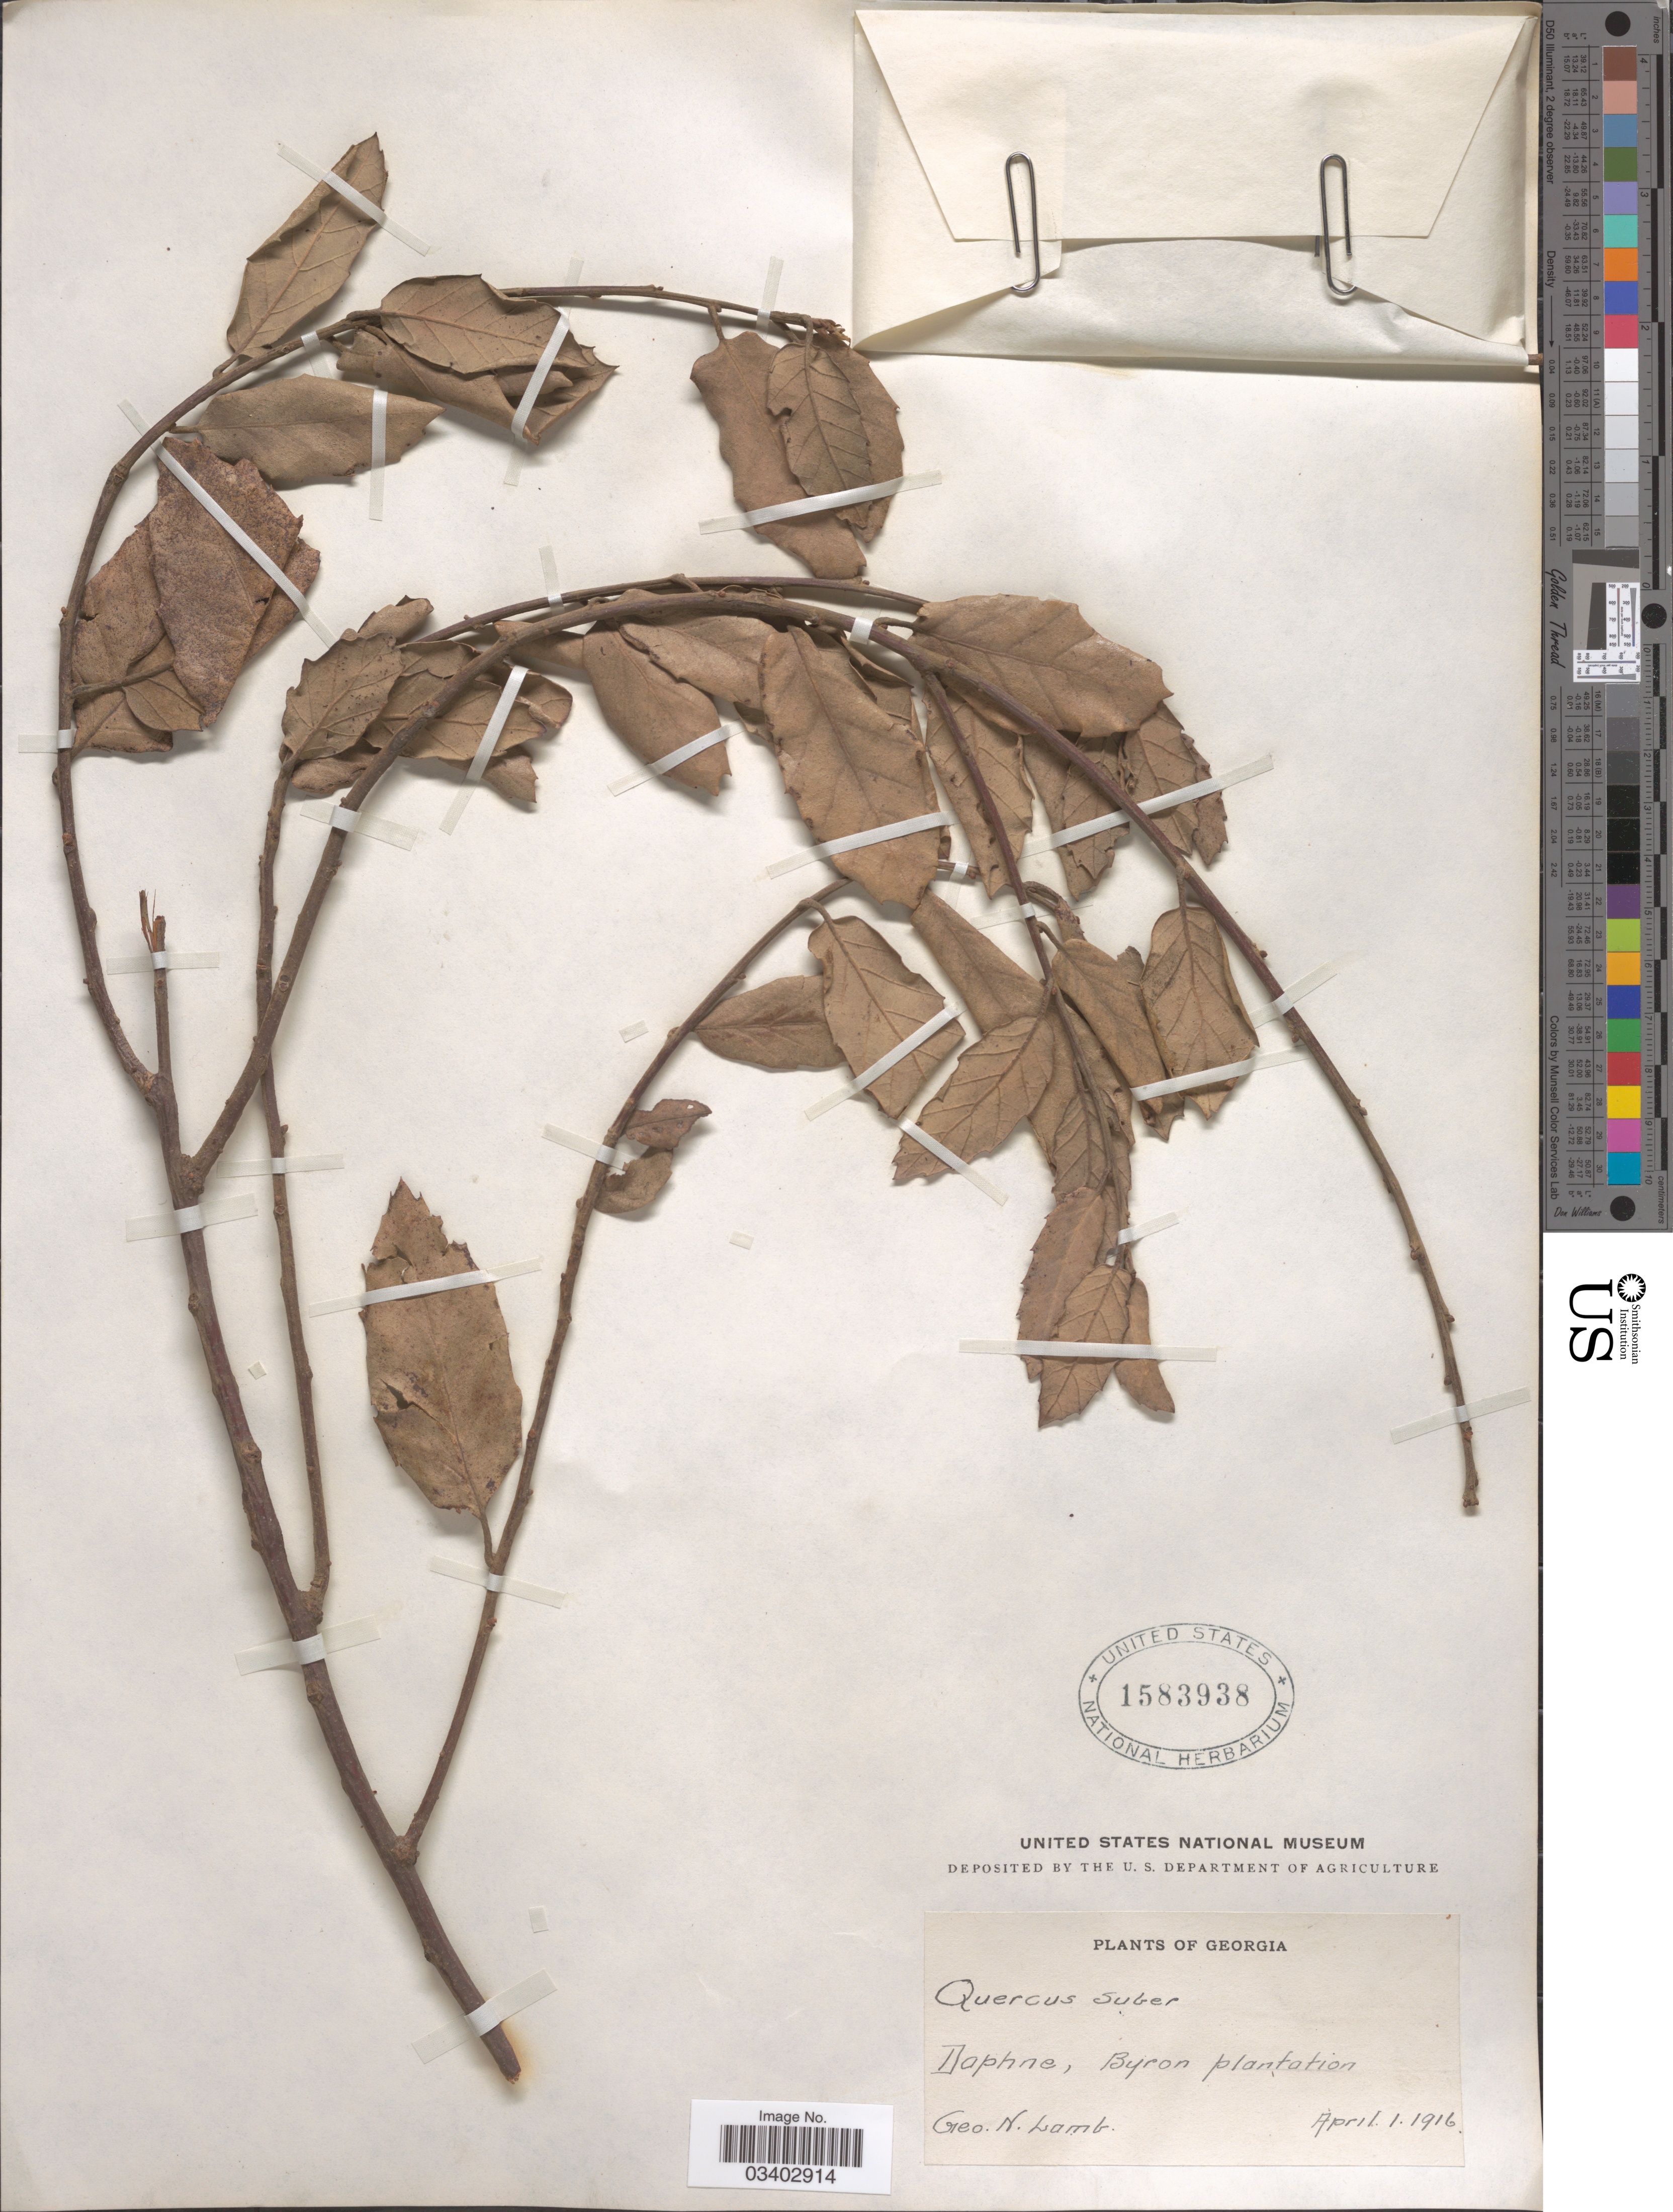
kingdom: Plantae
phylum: Tracheophyta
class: Magnoliopsida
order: Fagales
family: Fagaceae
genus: Quercus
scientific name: Quercus suber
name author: L.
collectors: G. N. Lamb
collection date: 1916-04-01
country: United States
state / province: Georgia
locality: Daphne, Byron plantation.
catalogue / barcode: US 1583938